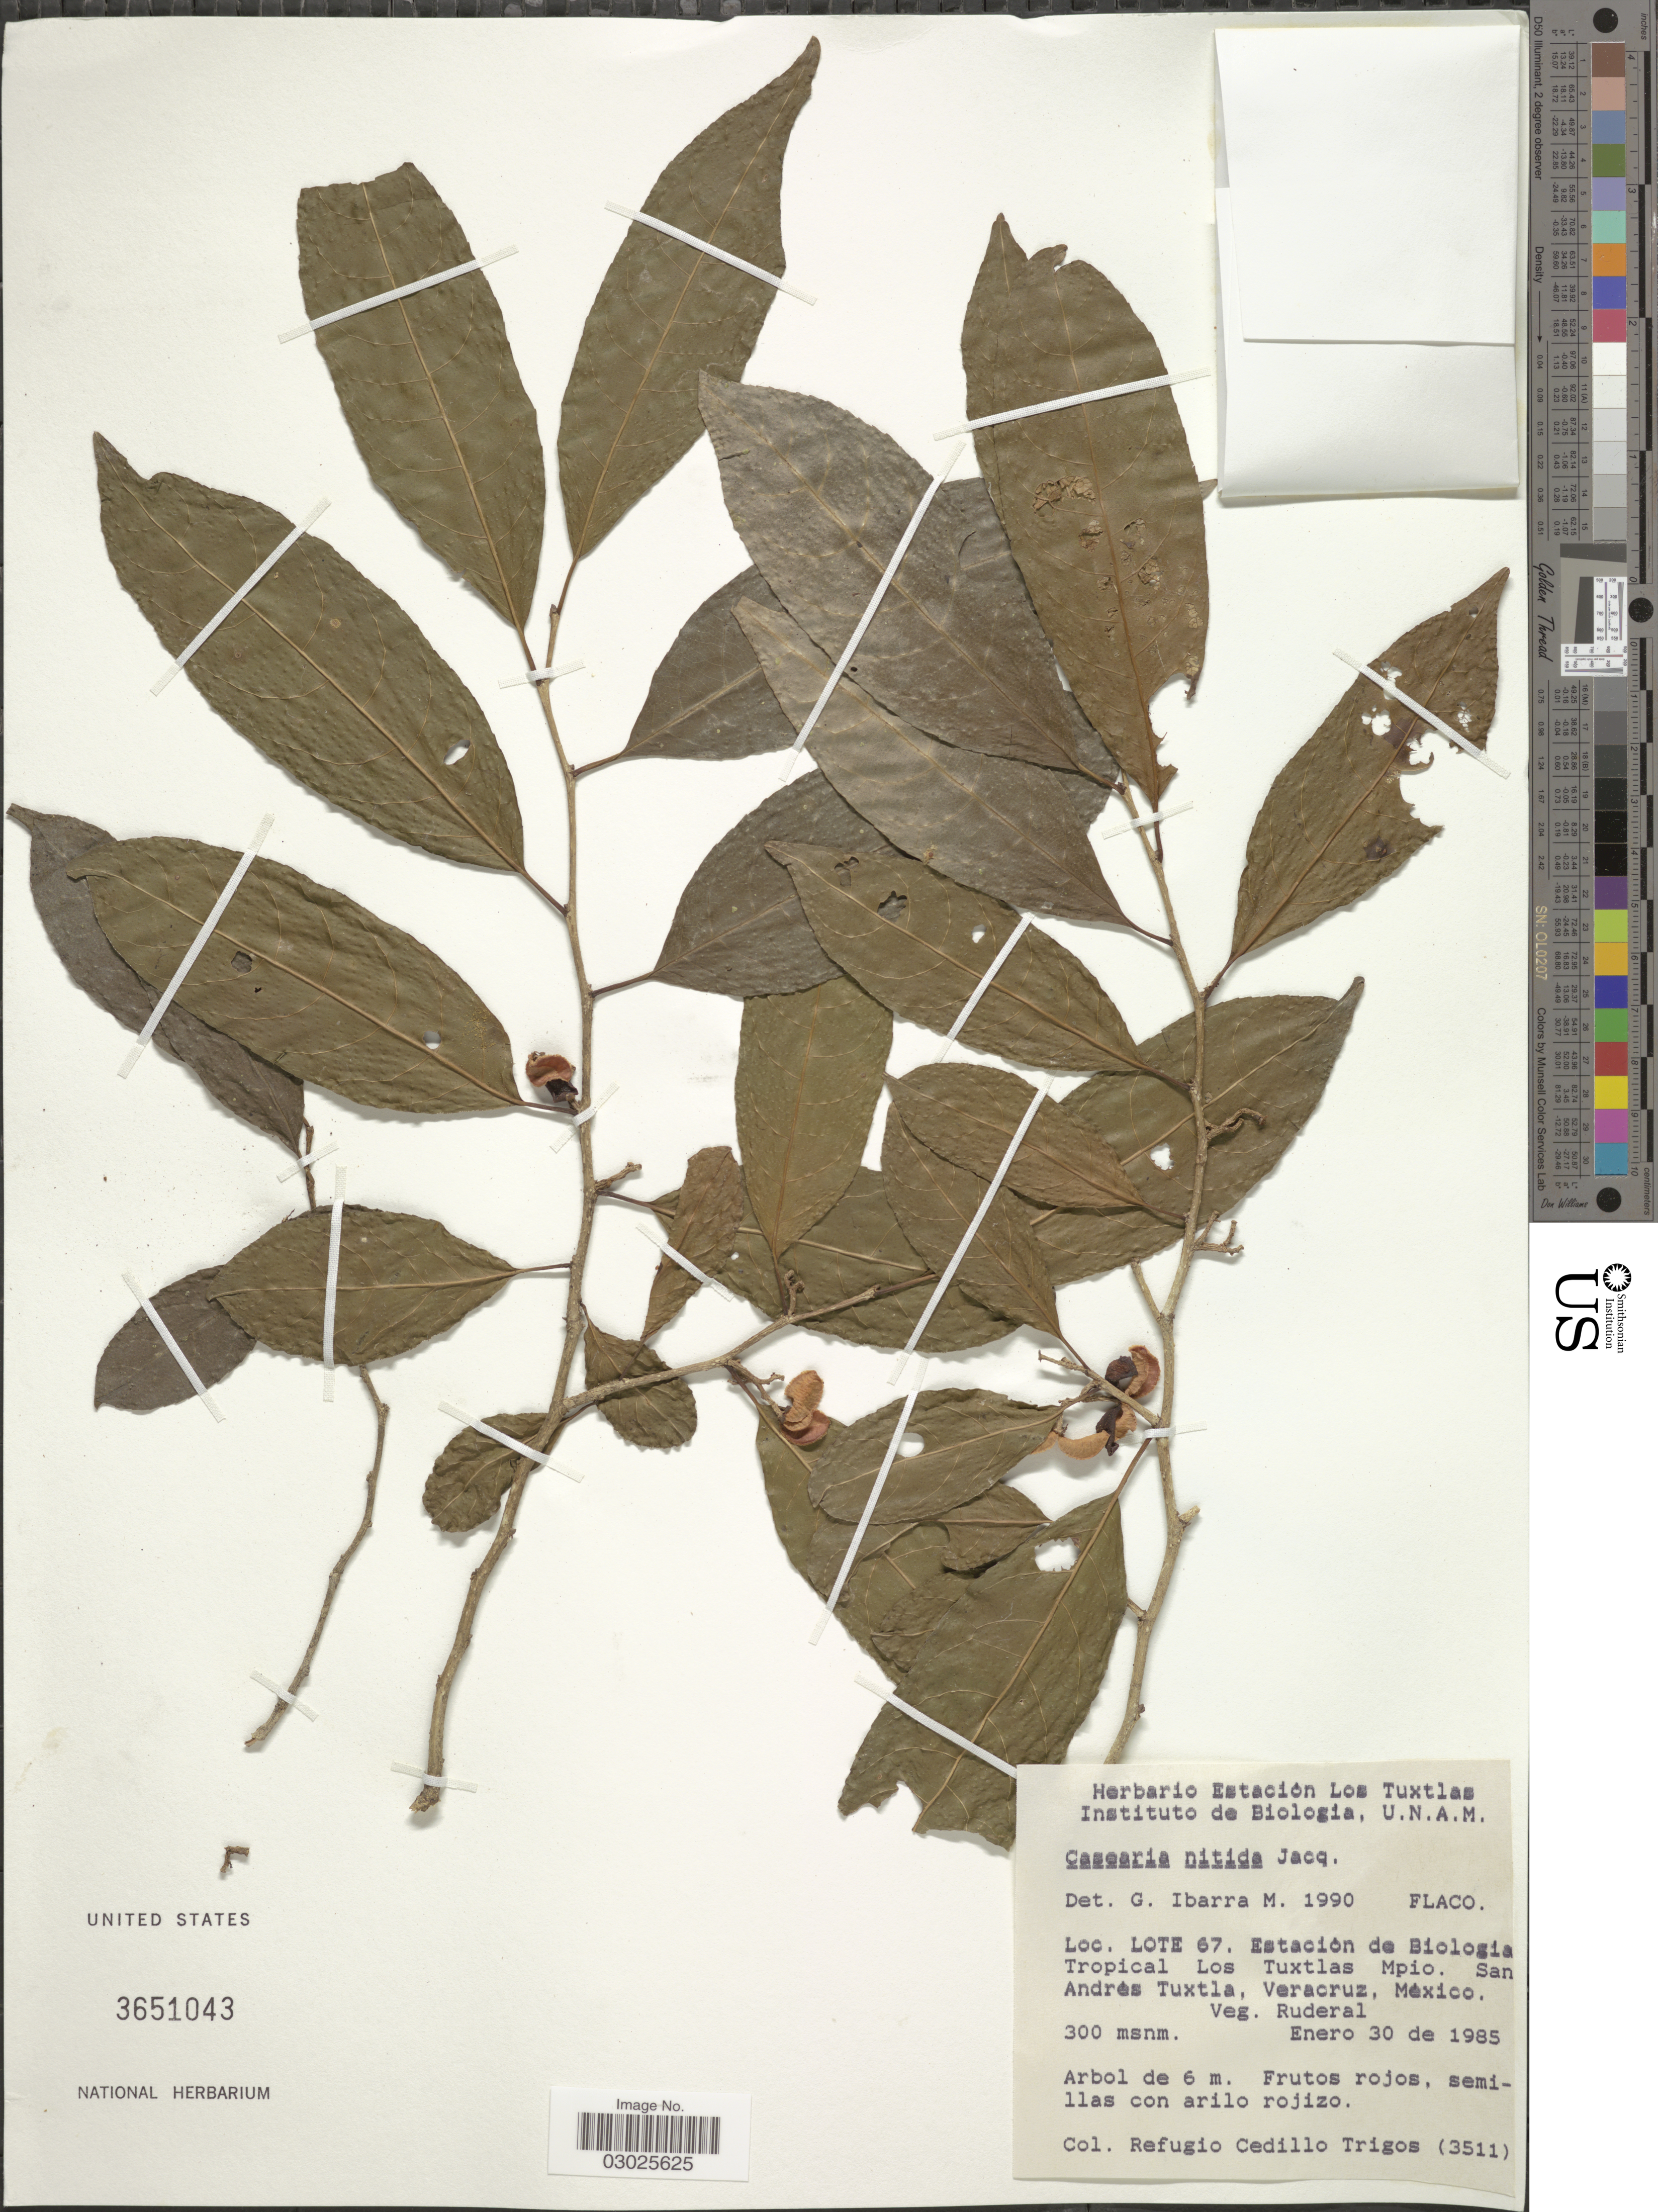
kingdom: Plantae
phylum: Tracheophyta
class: Magnoliopsida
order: Malpighiales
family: Salicaceae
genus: Casearia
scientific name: Casearia nitida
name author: (L.) Jacq.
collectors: R. CedilloT.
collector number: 3511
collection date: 1985-01-30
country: Mexico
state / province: Veracruz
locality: Lote 67. Estación de Biologia Tropical Los Tuxtlas Mpio. San Andrés Tuxtla, Veracruz.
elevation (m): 300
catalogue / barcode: US 3651043